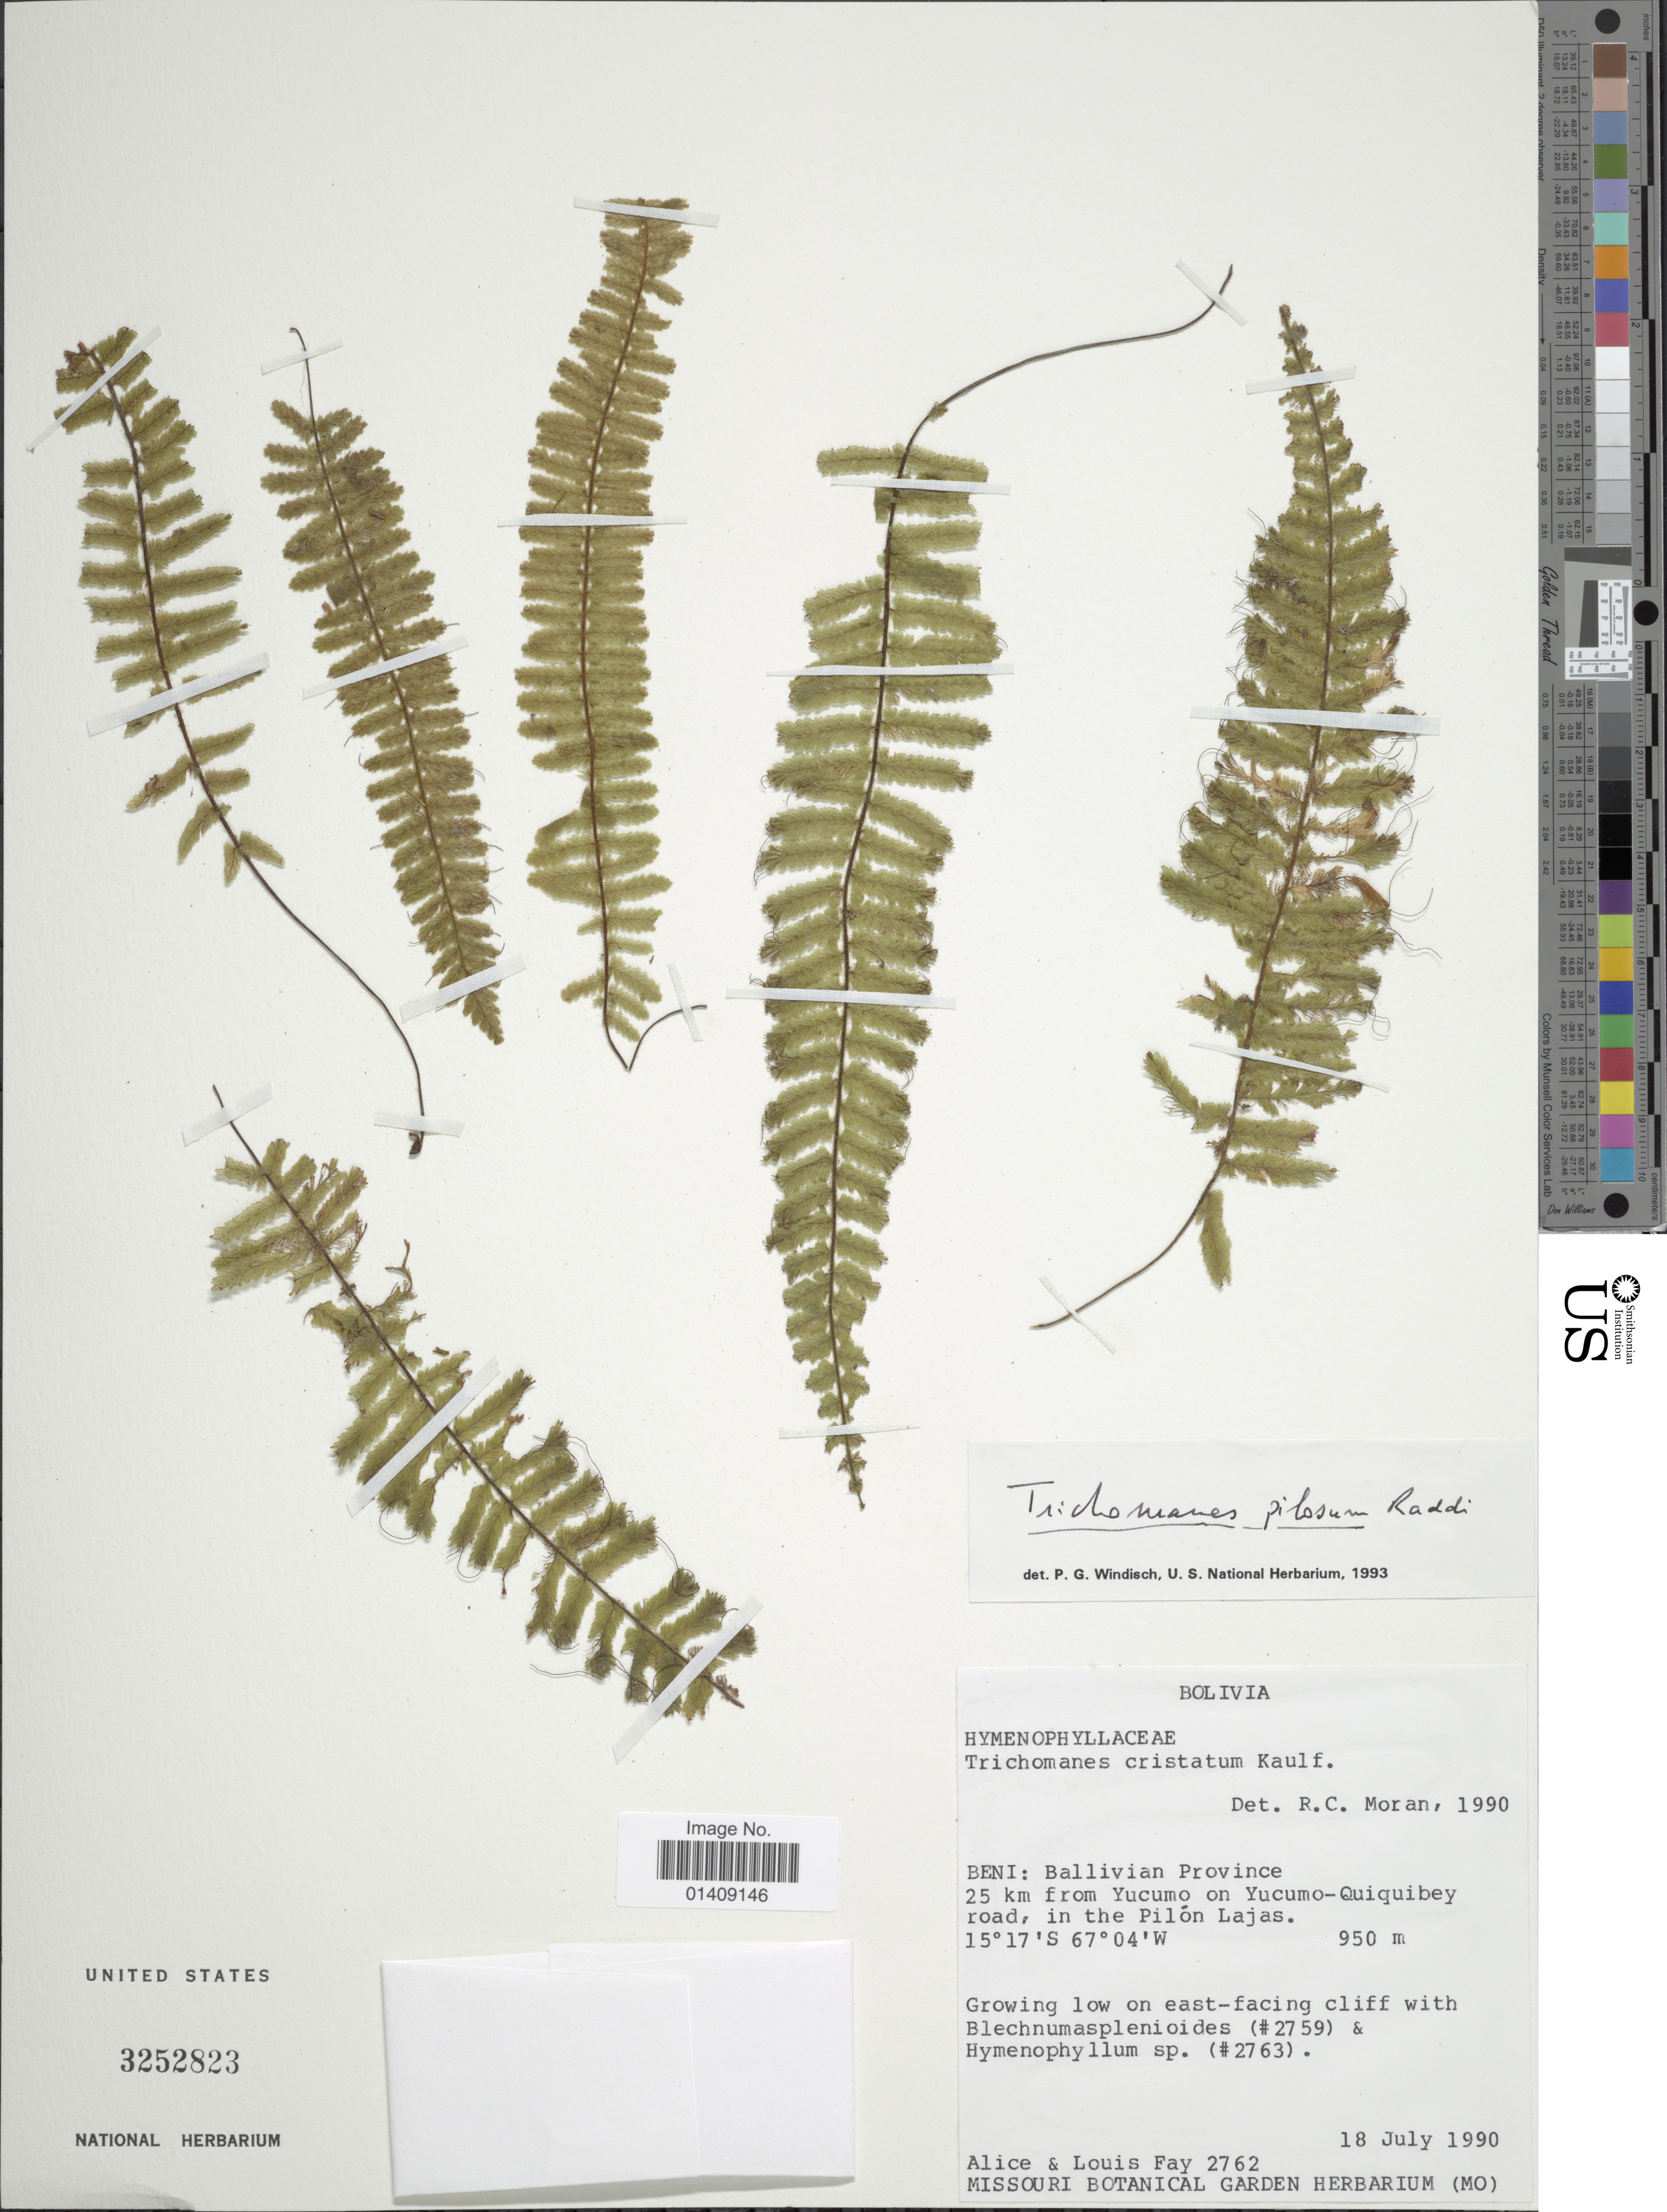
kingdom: Plantae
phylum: Tracheophyta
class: Polypodiopsida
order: Hymenophyllales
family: Hymenophyllaceae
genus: Trichomanes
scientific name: Trichomanes pilosum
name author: Raddi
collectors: A. Fay & L. Fay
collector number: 2762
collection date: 1990-07-18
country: Bolivia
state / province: Beni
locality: Beni: Ballivian province 25 km from Yucumo on Yucumo Quiquibey road, in the Pilon Lajas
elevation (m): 950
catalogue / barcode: US 3252823